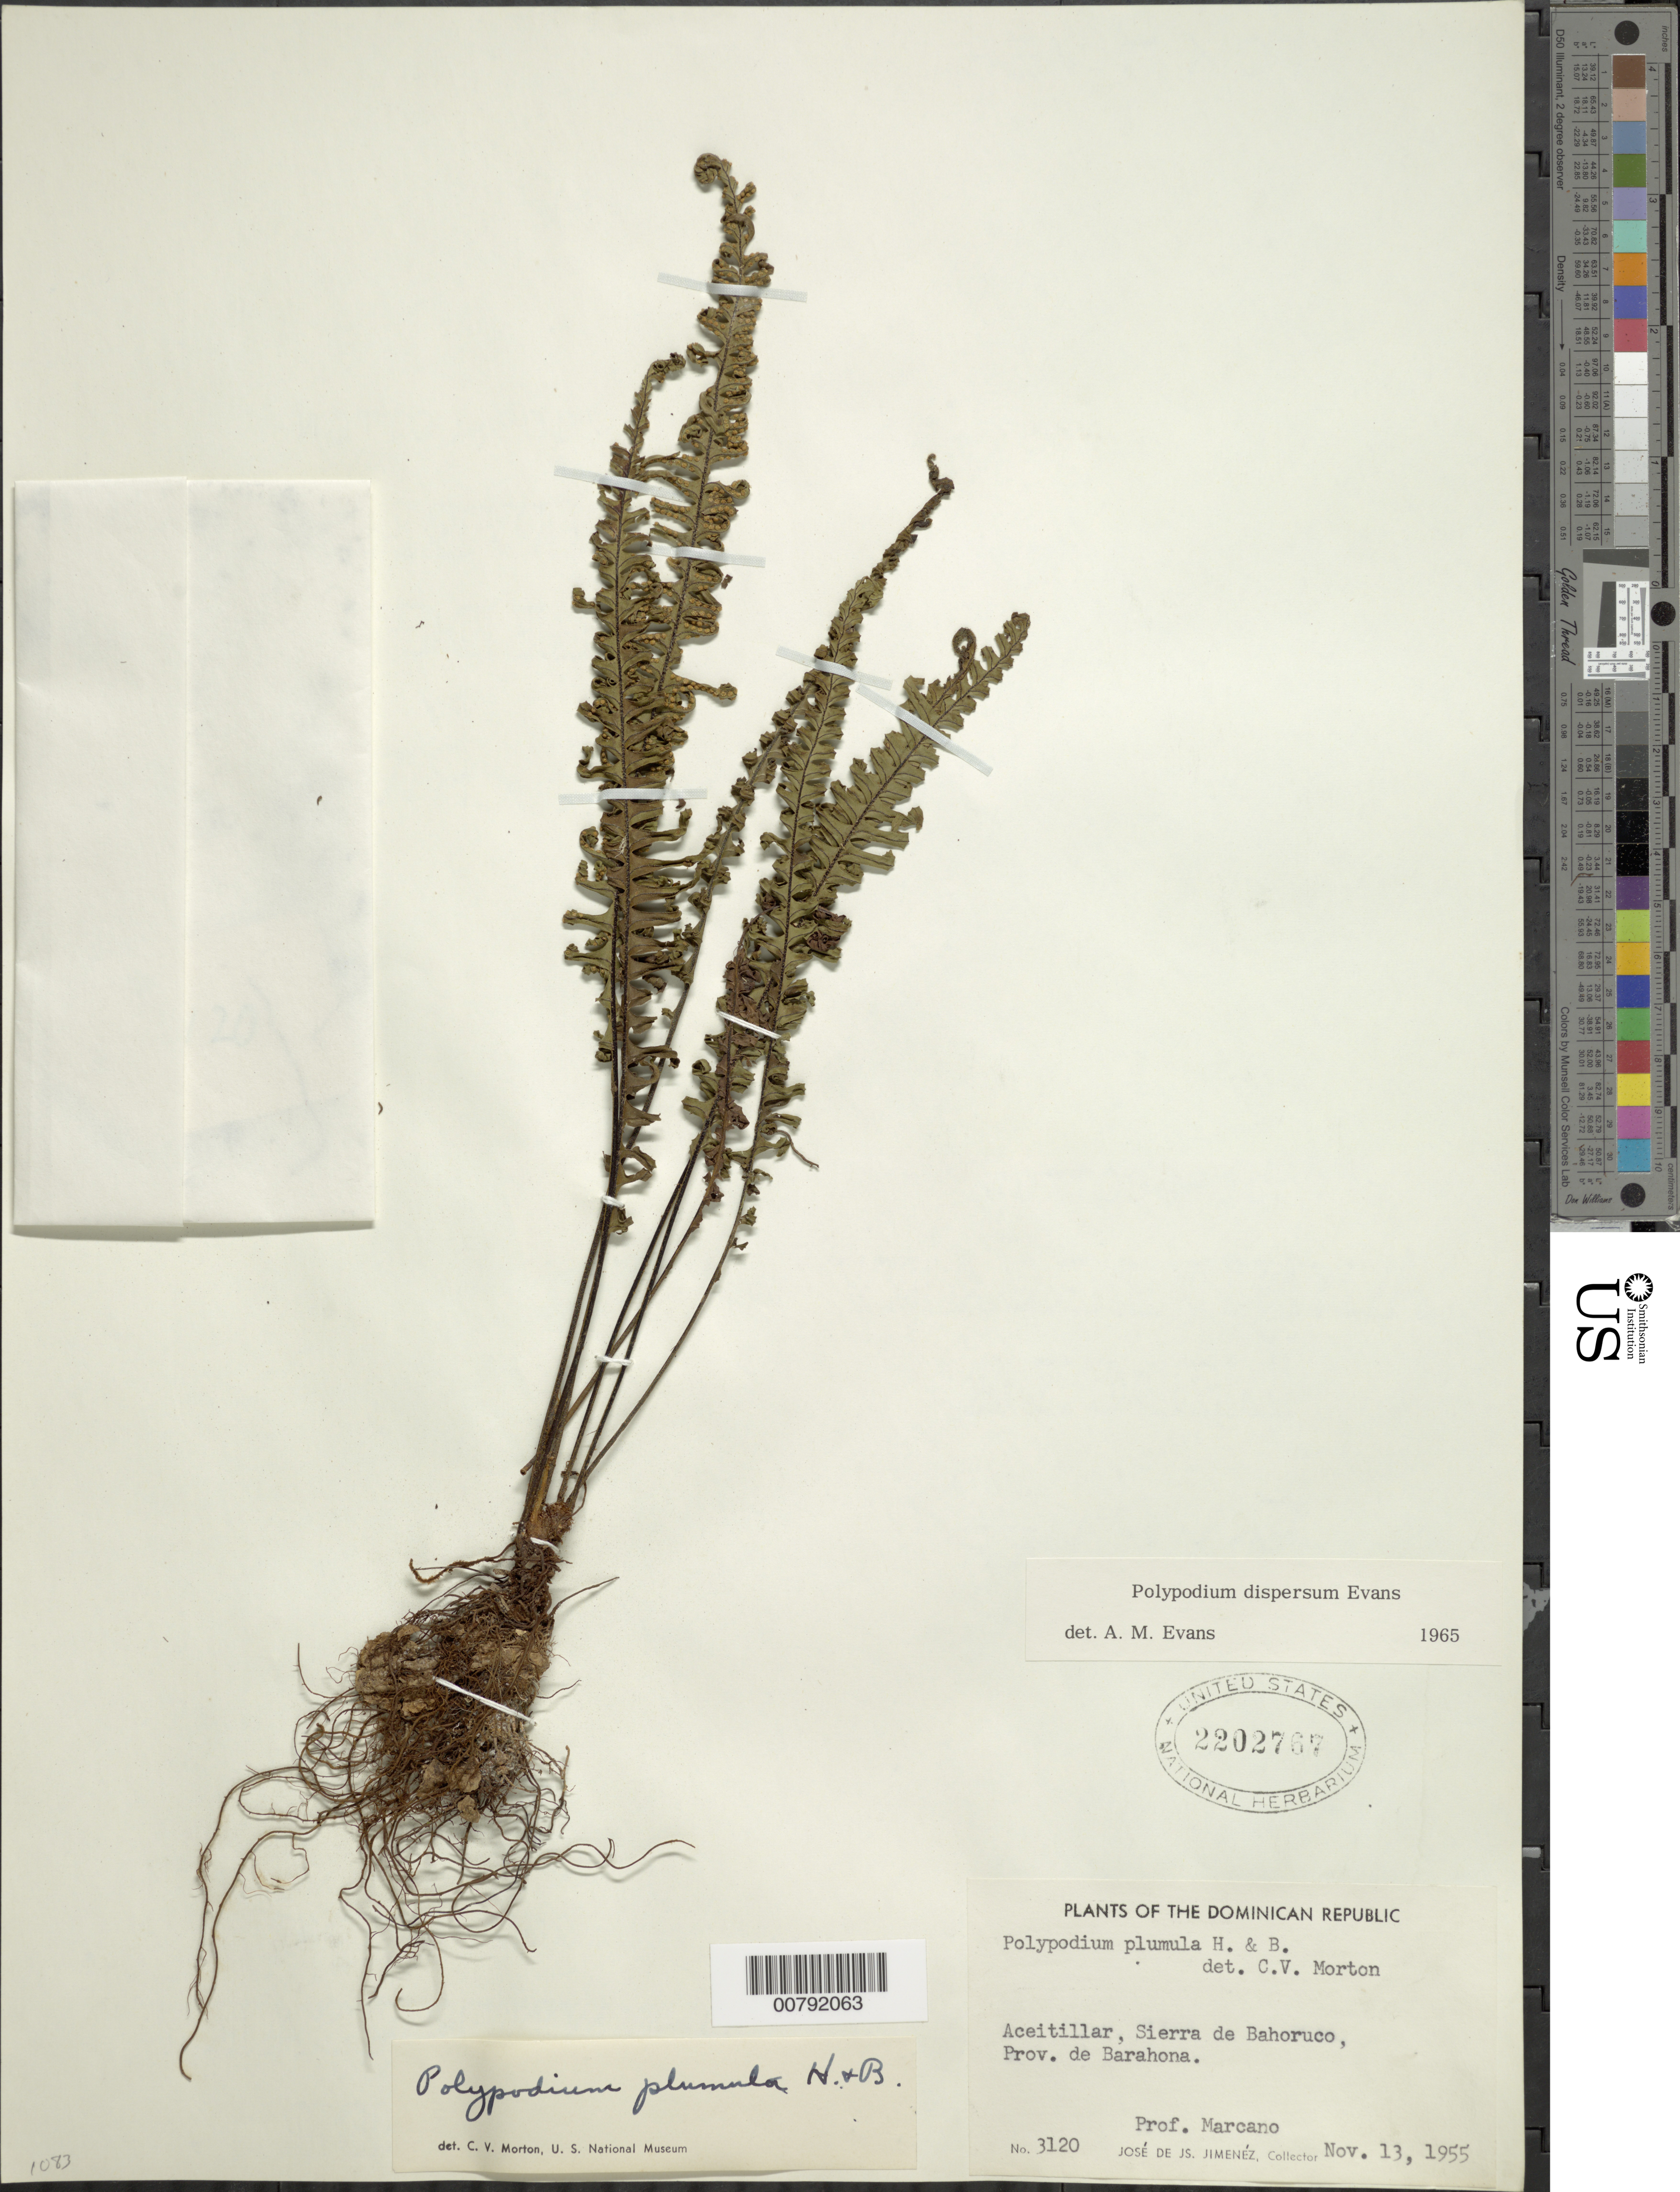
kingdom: Plantae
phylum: Tracheophyta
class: Polypodiopsida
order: Polypodiales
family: Polypodiaceae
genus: Pecluma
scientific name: Pecluma dispersa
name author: (A.M. Evans) M.G. Price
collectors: J. J. Jiménez & -. Marcano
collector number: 3120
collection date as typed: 13 Nov 1955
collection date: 1955-11-13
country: Dominican Republic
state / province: Barahona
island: Hispaniola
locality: Aceitillar, Sierra de Bahoruco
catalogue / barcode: US 2202767